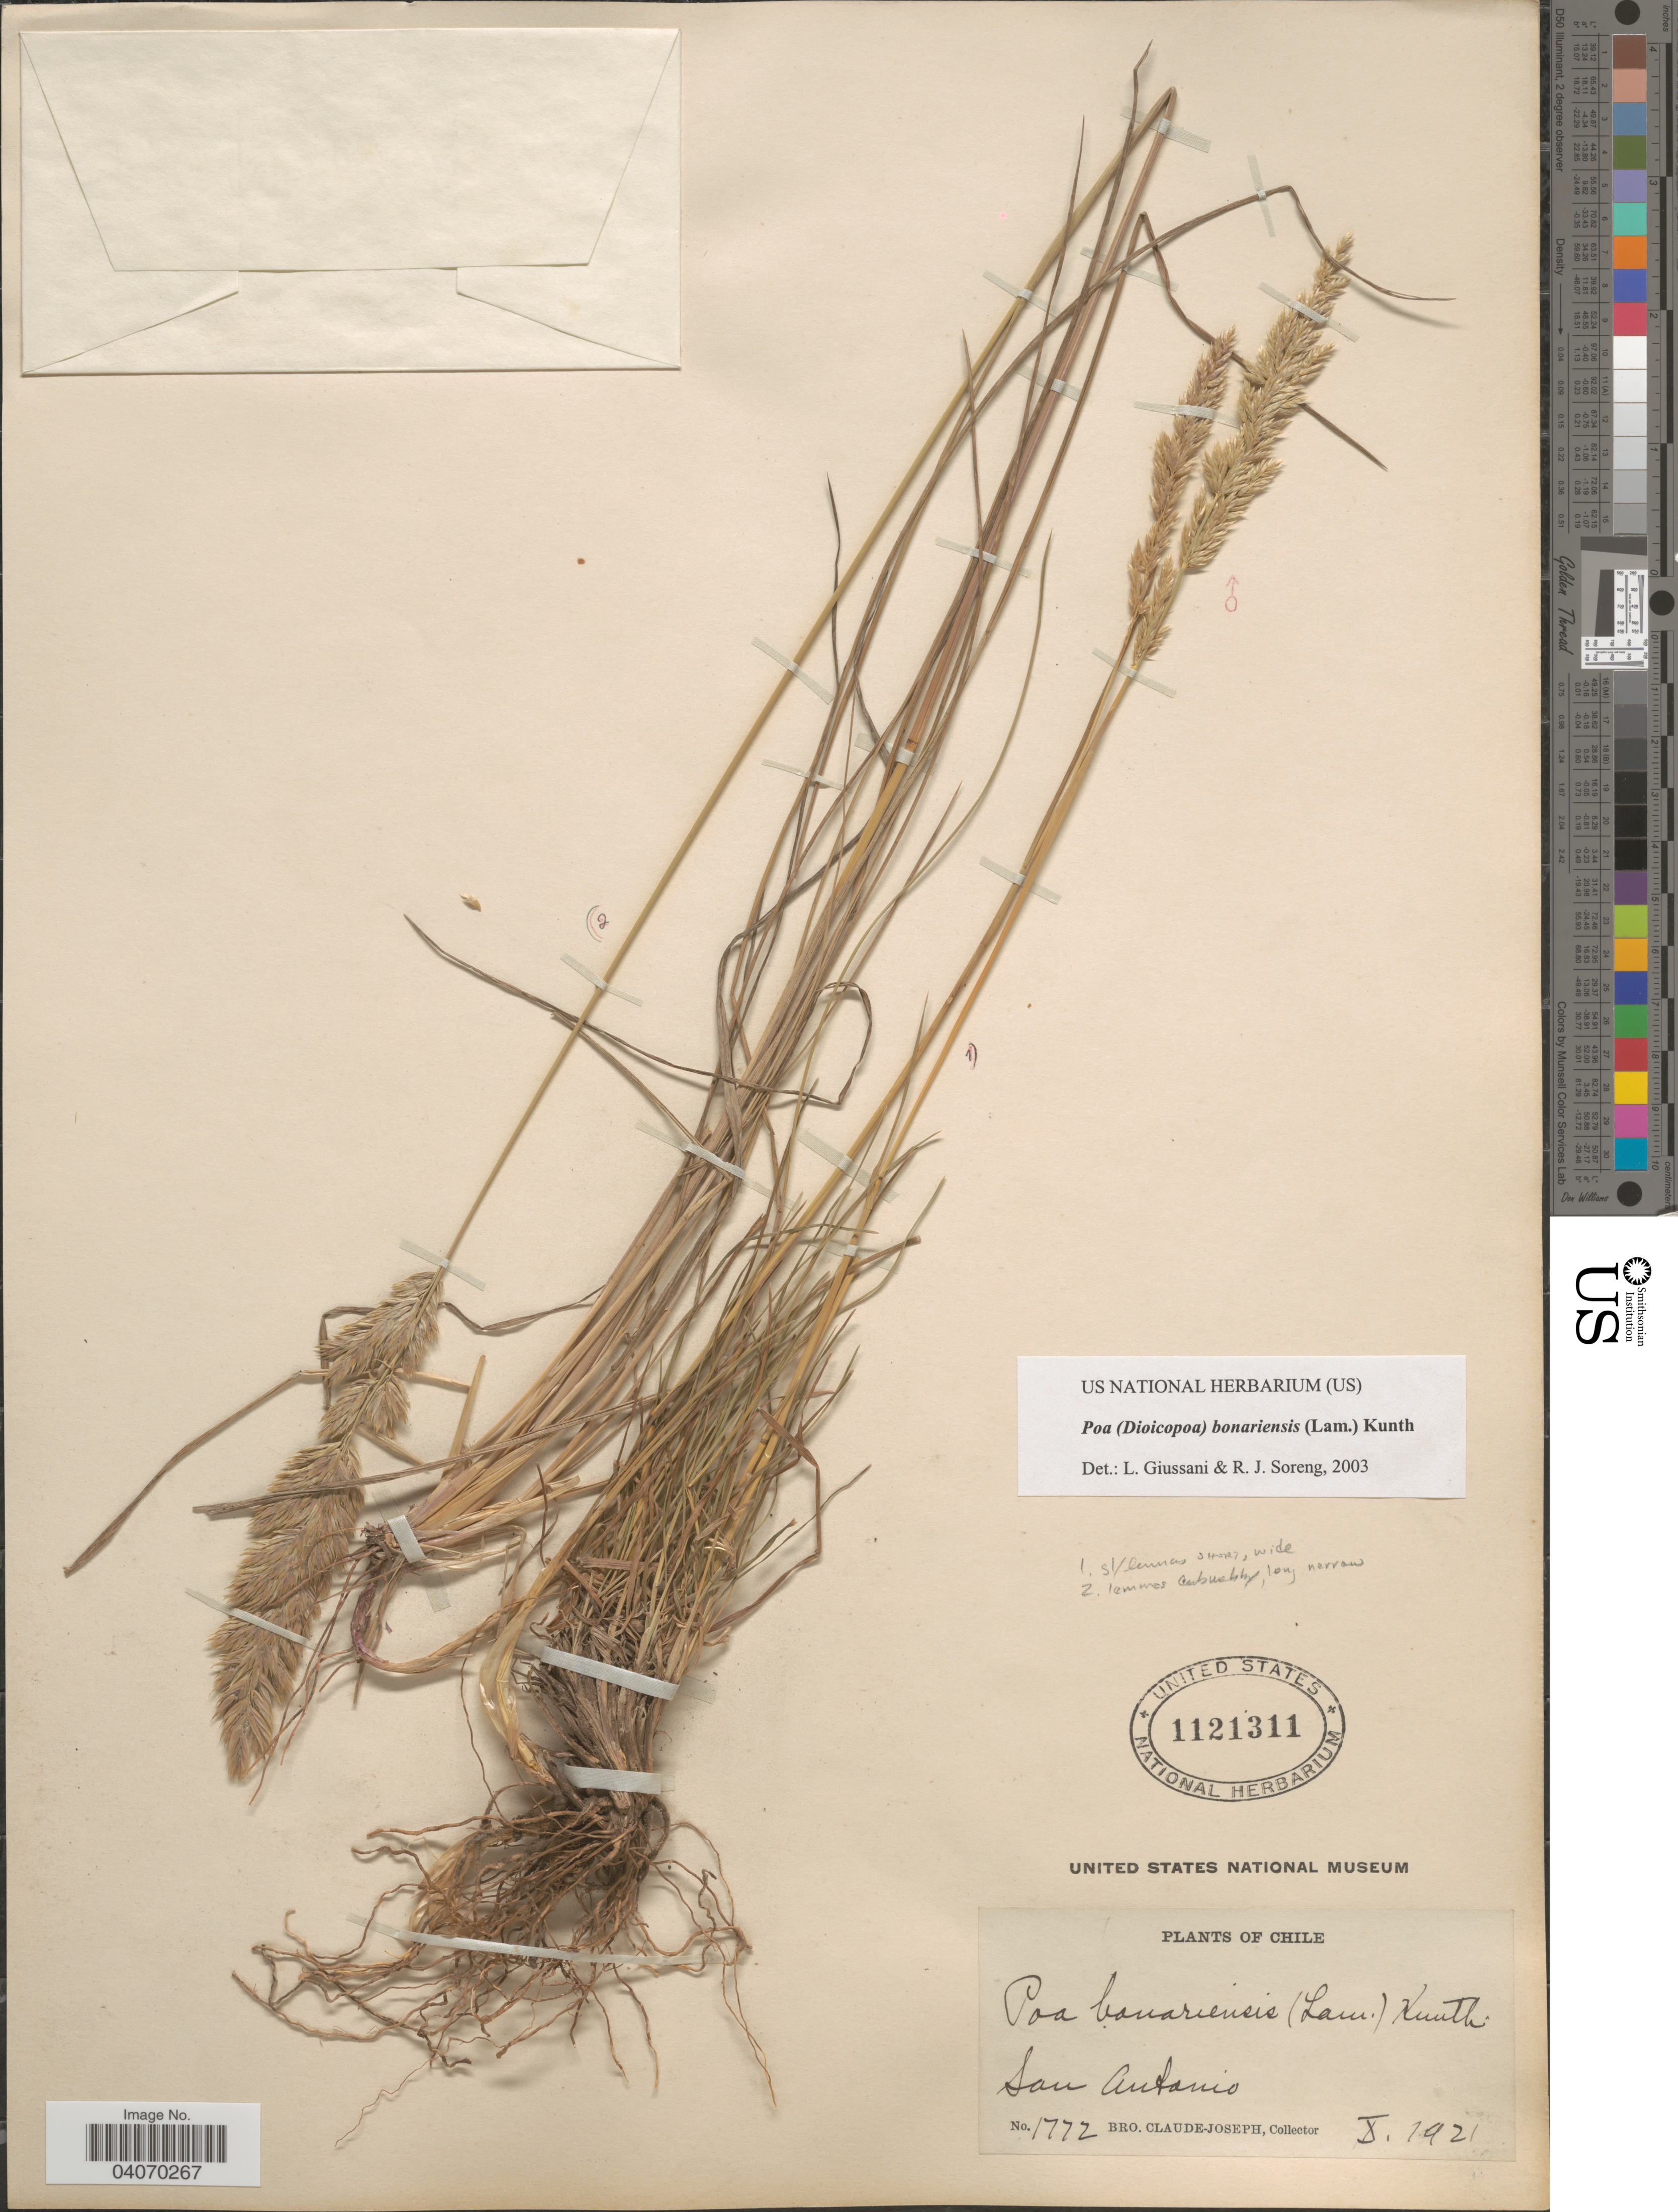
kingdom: Plantae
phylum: Tracheophyta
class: Liliopsida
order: Poales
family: Poaceae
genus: Poa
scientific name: Poa bonariensis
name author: (Lam.) Kunth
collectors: Bro. Claude-Joseph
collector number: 1772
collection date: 1921-10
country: Chile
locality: San Antonio.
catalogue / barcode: US 1121311